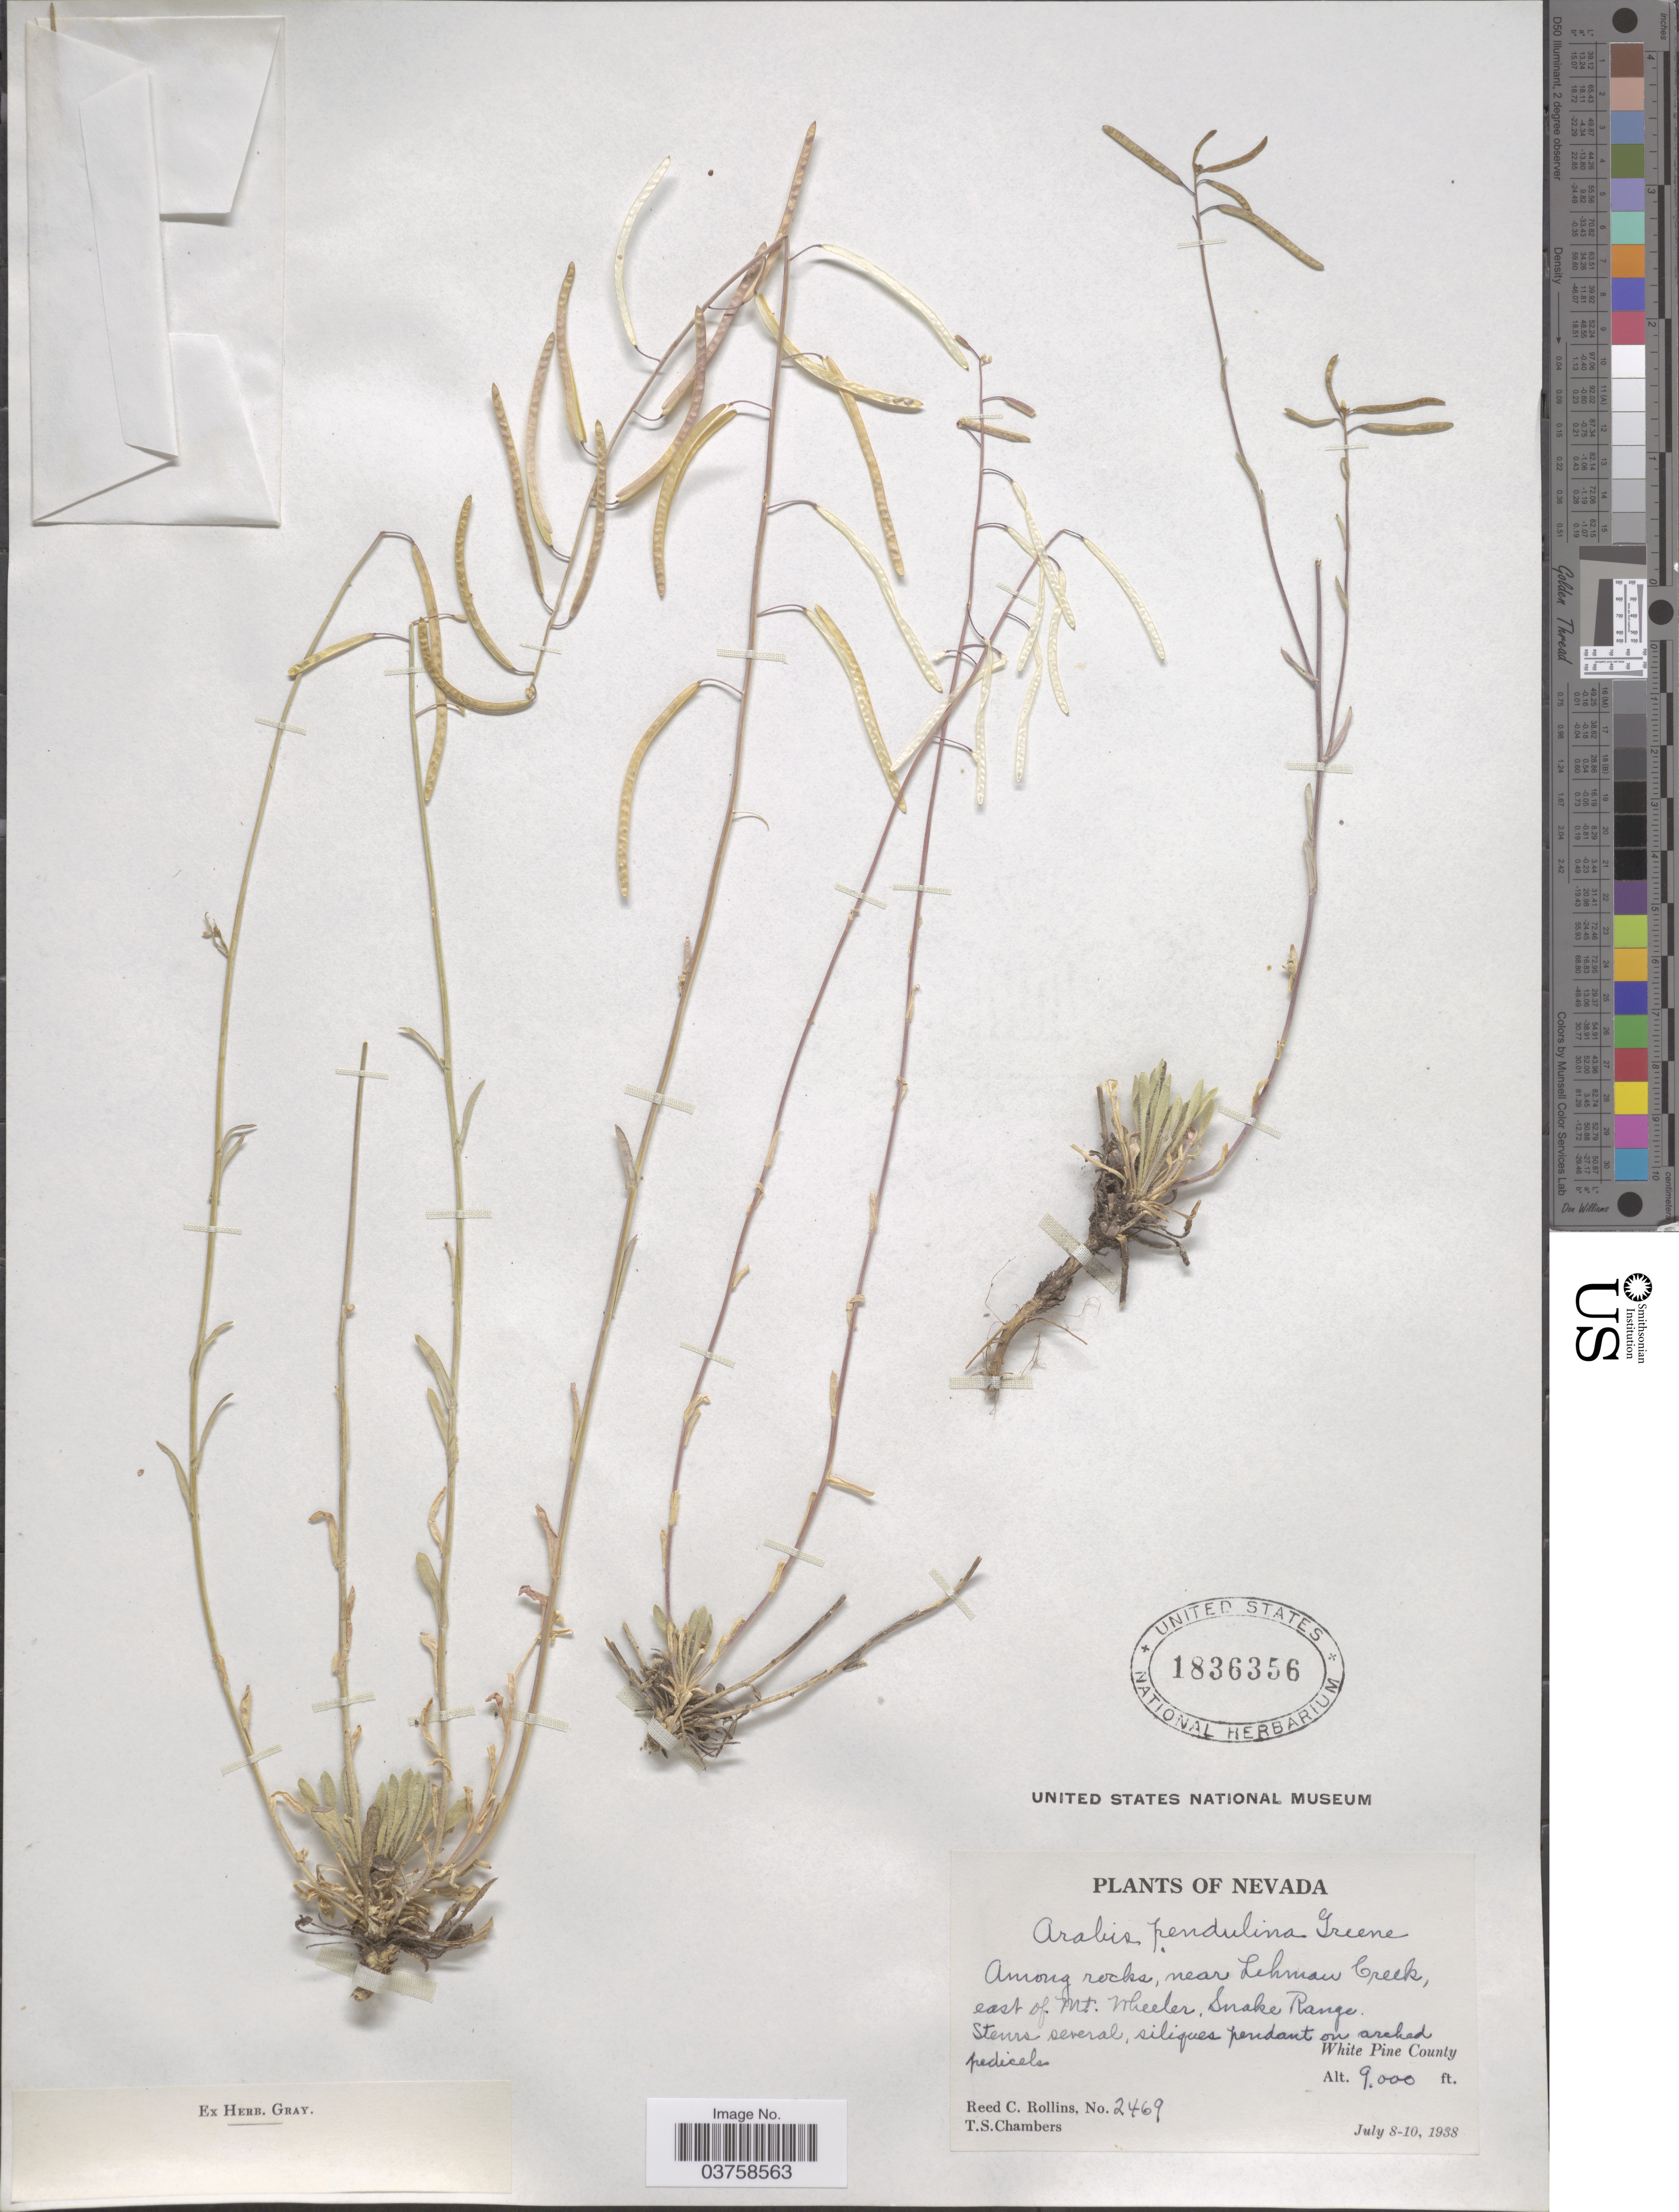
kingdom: Plantae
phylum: Tracheophyta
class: Magnoliopsida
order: Brassicales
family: Brassicaceae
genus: Arabis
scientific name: Arabis pendulina var. pendulina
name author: Greene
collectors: R. C. Rollins & T. Chambers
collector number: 2469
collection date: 1938-07-08/1938-07-10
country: United States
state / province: Nevada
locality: Among rocks, near Lehman Creek, east of Mt. Wheeler, Snake Range. White Pine County.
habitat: among rocks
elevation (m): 2743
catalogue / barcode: US 1836356